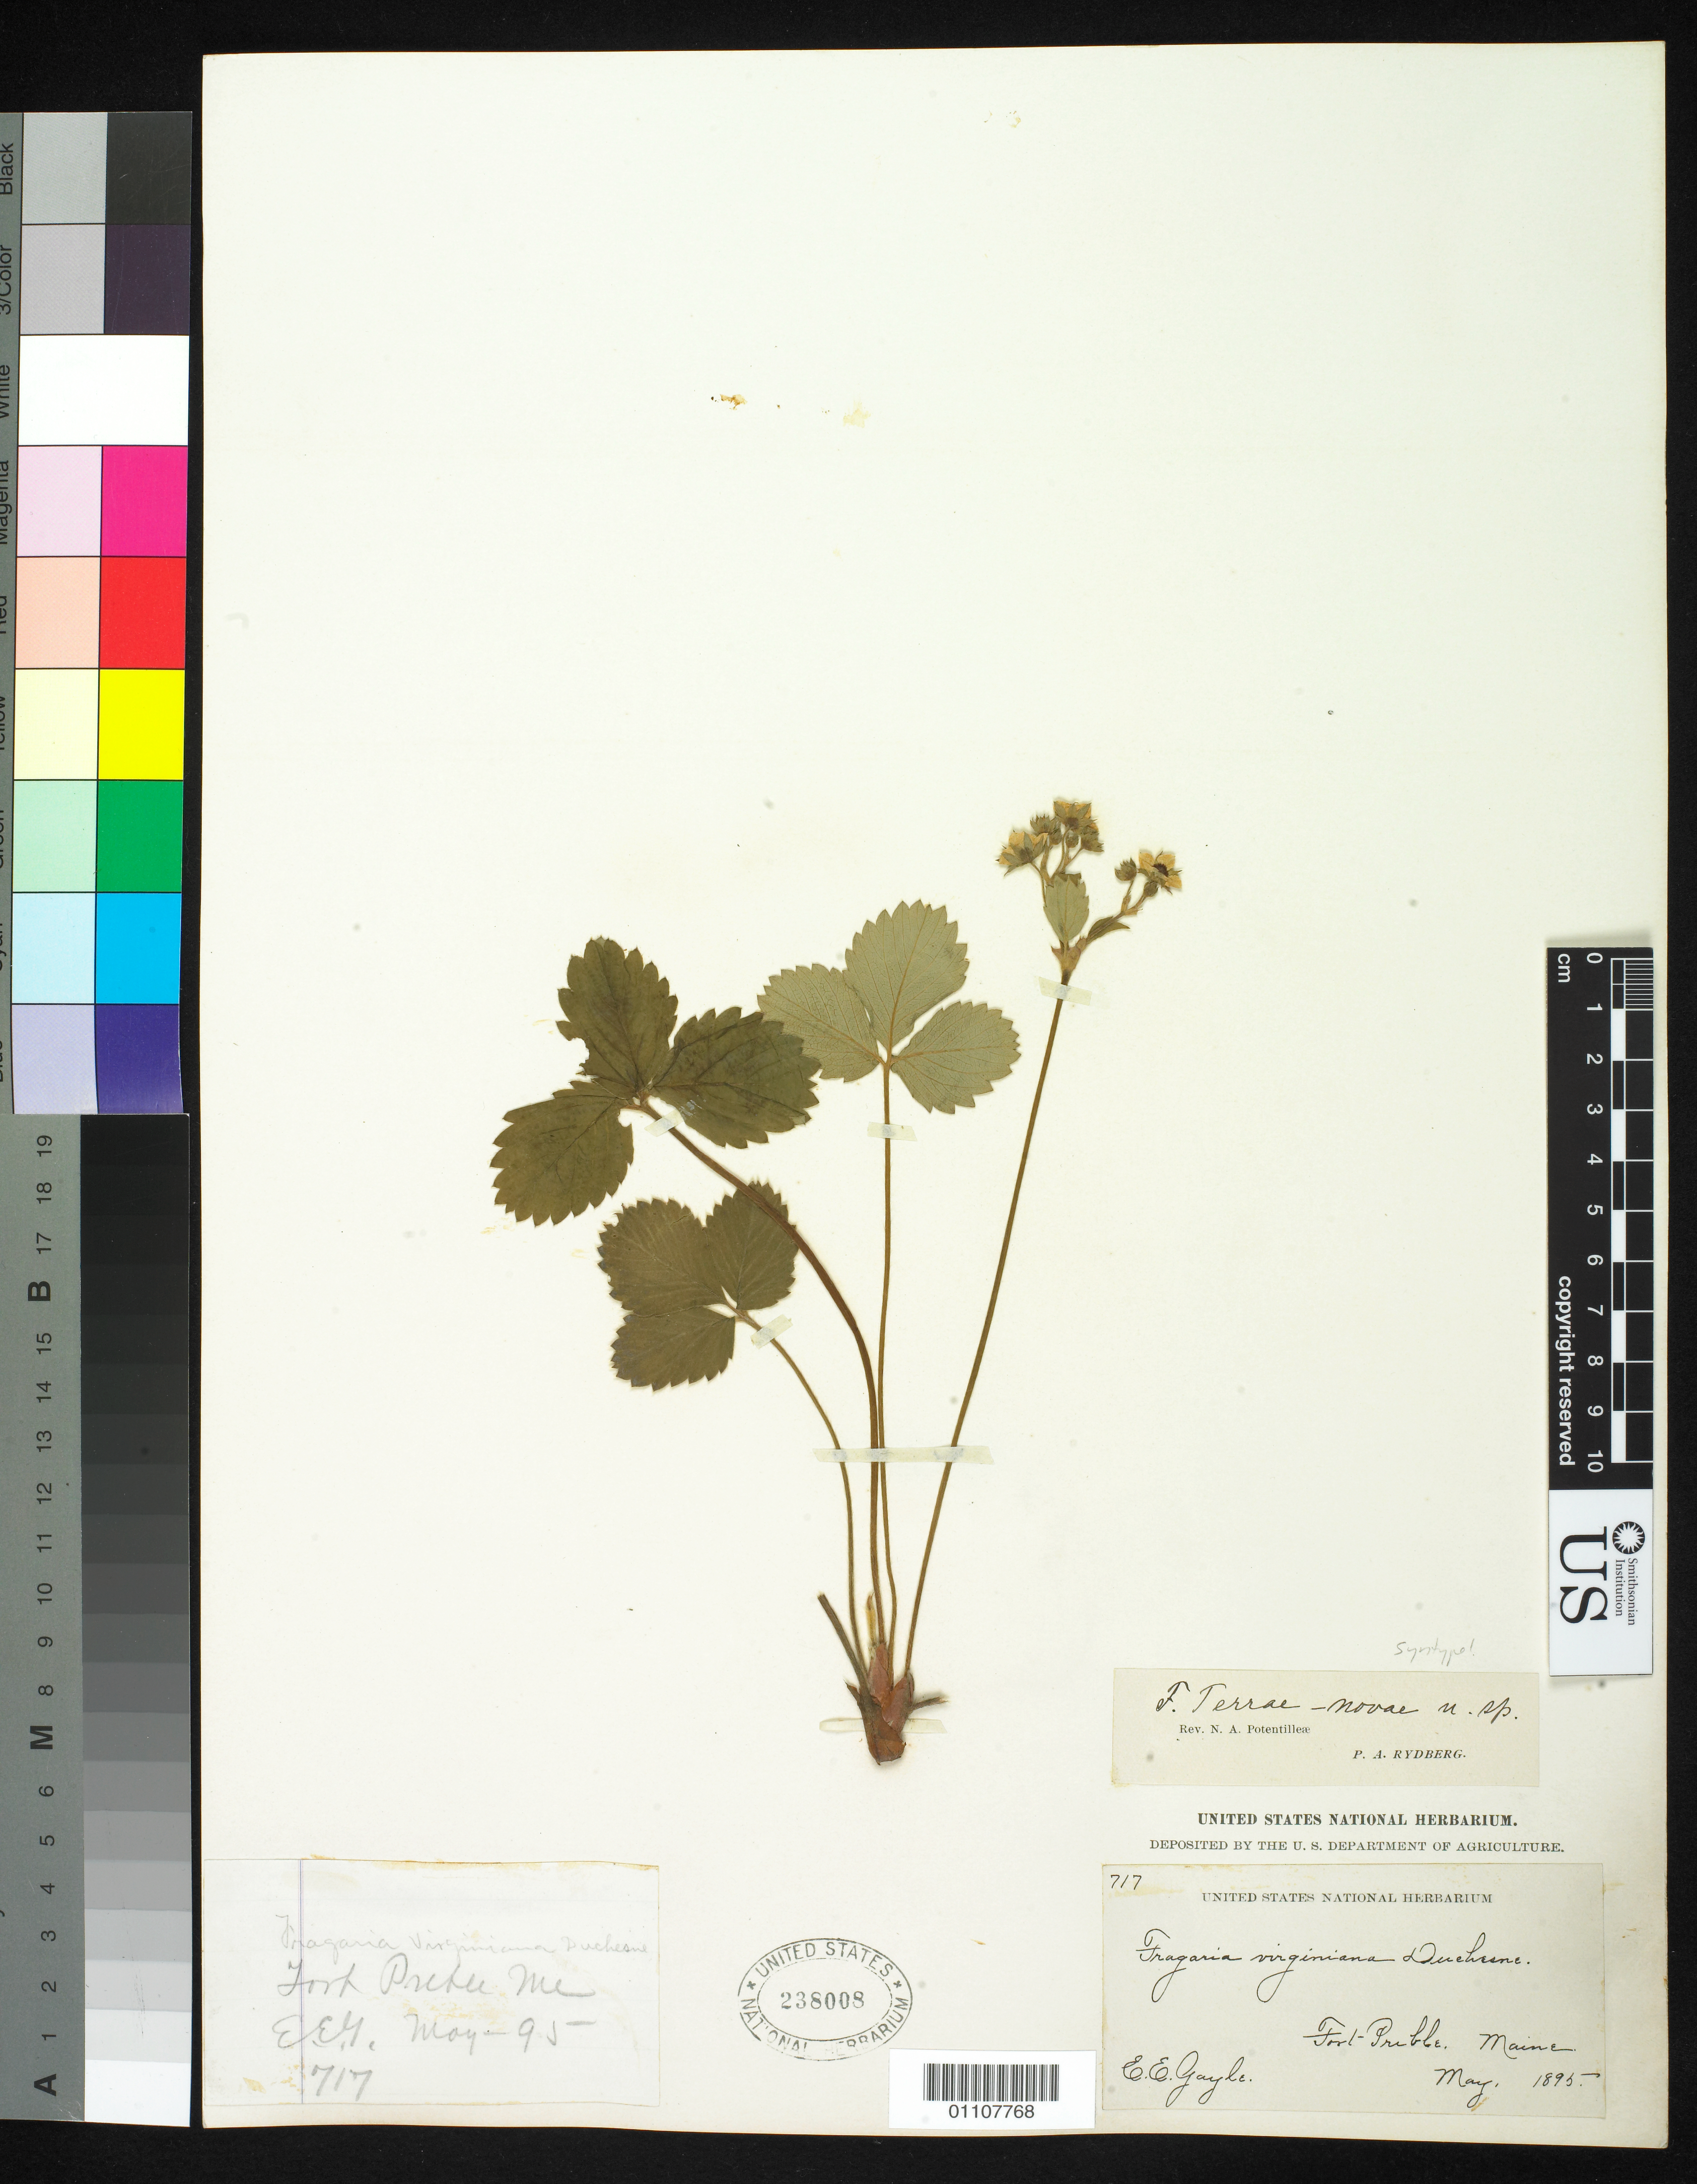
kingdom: Plantae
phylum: Tracheophyta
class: Magnoliopsida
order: Rosales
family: Rosaceae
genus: Fragaria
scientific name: Fragaria terrae-novae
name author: Rydb.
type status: Syntype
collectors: E. Gayle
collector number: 717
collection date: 1895-05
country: United States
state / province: Maine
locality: Fort Preble.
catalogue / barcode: US 238008